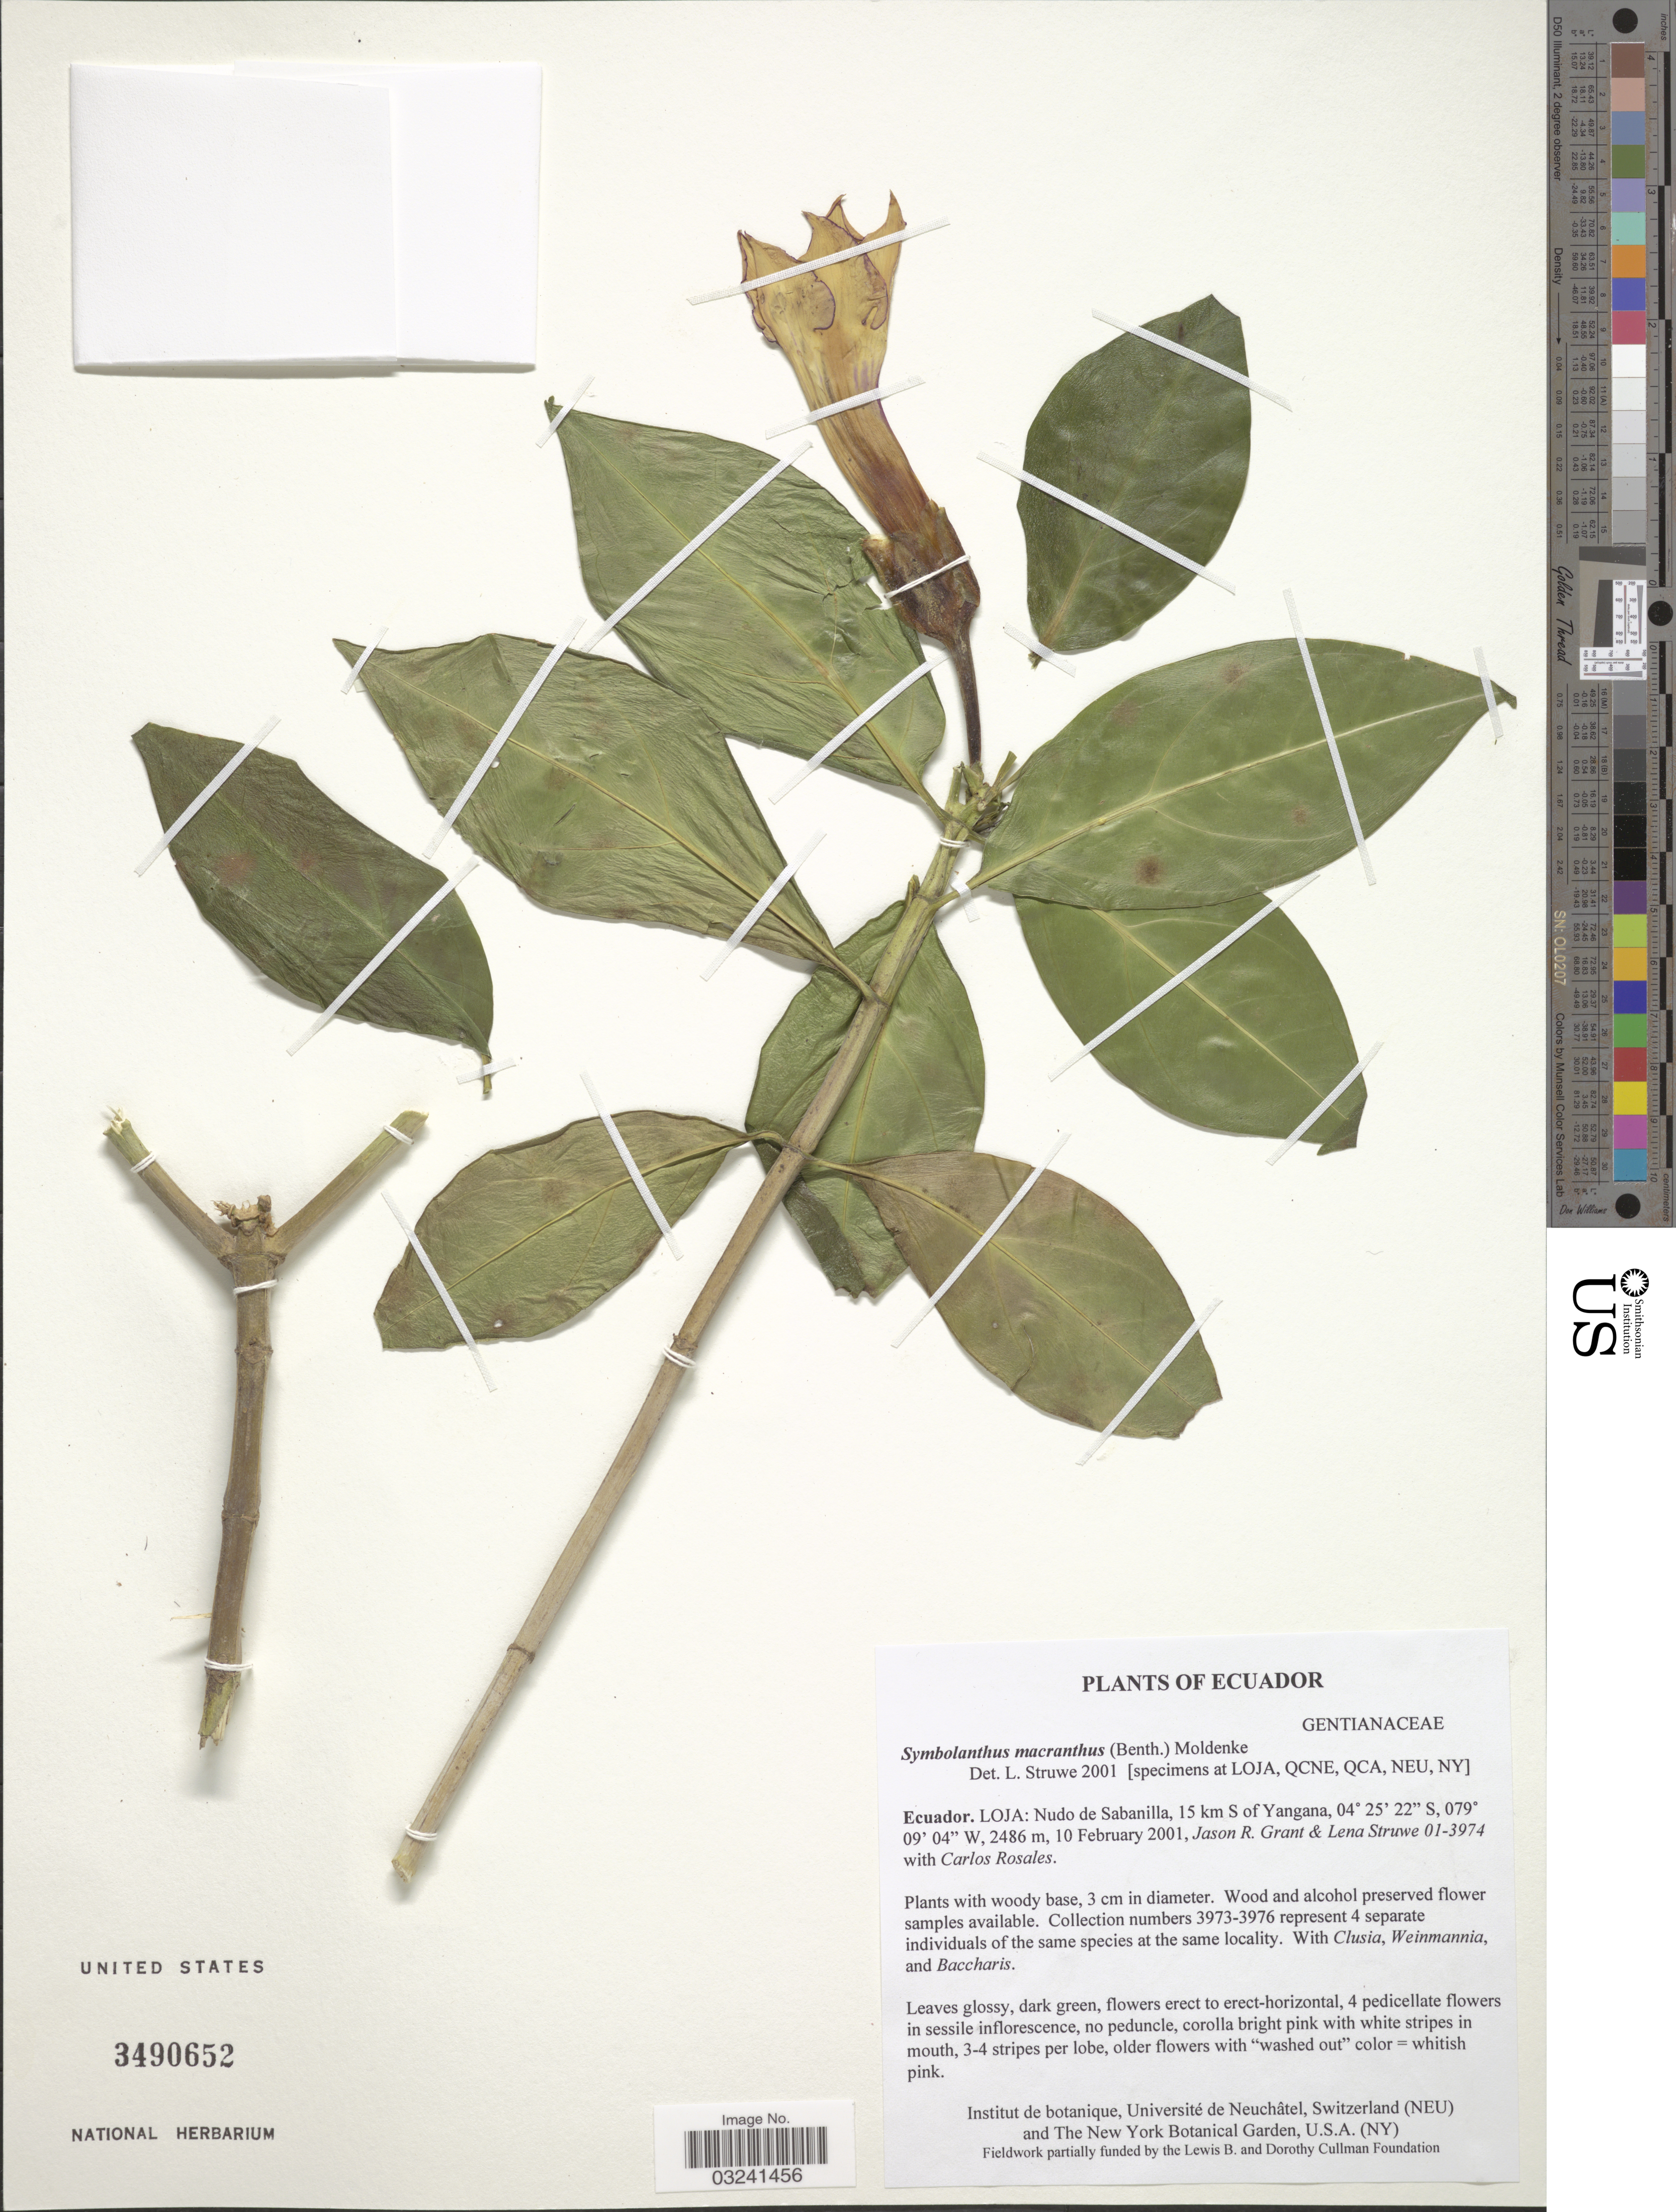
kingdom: Plantae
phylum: Tracheophyta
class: Magnoliopsida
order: Gentianales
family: Gentianaceae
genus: Symbolanthus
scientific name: Symbolanthus macranthus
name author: (Benth.) Moldenke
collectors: J. R. Grant, L. Struwe & C. Rosales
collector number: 01-3974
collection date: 2001-02-10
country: Ecuador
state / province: Loja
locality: Nudo de Sabanilla, 15 km S of Yangana.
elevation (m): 2486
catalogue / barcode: US 3490652